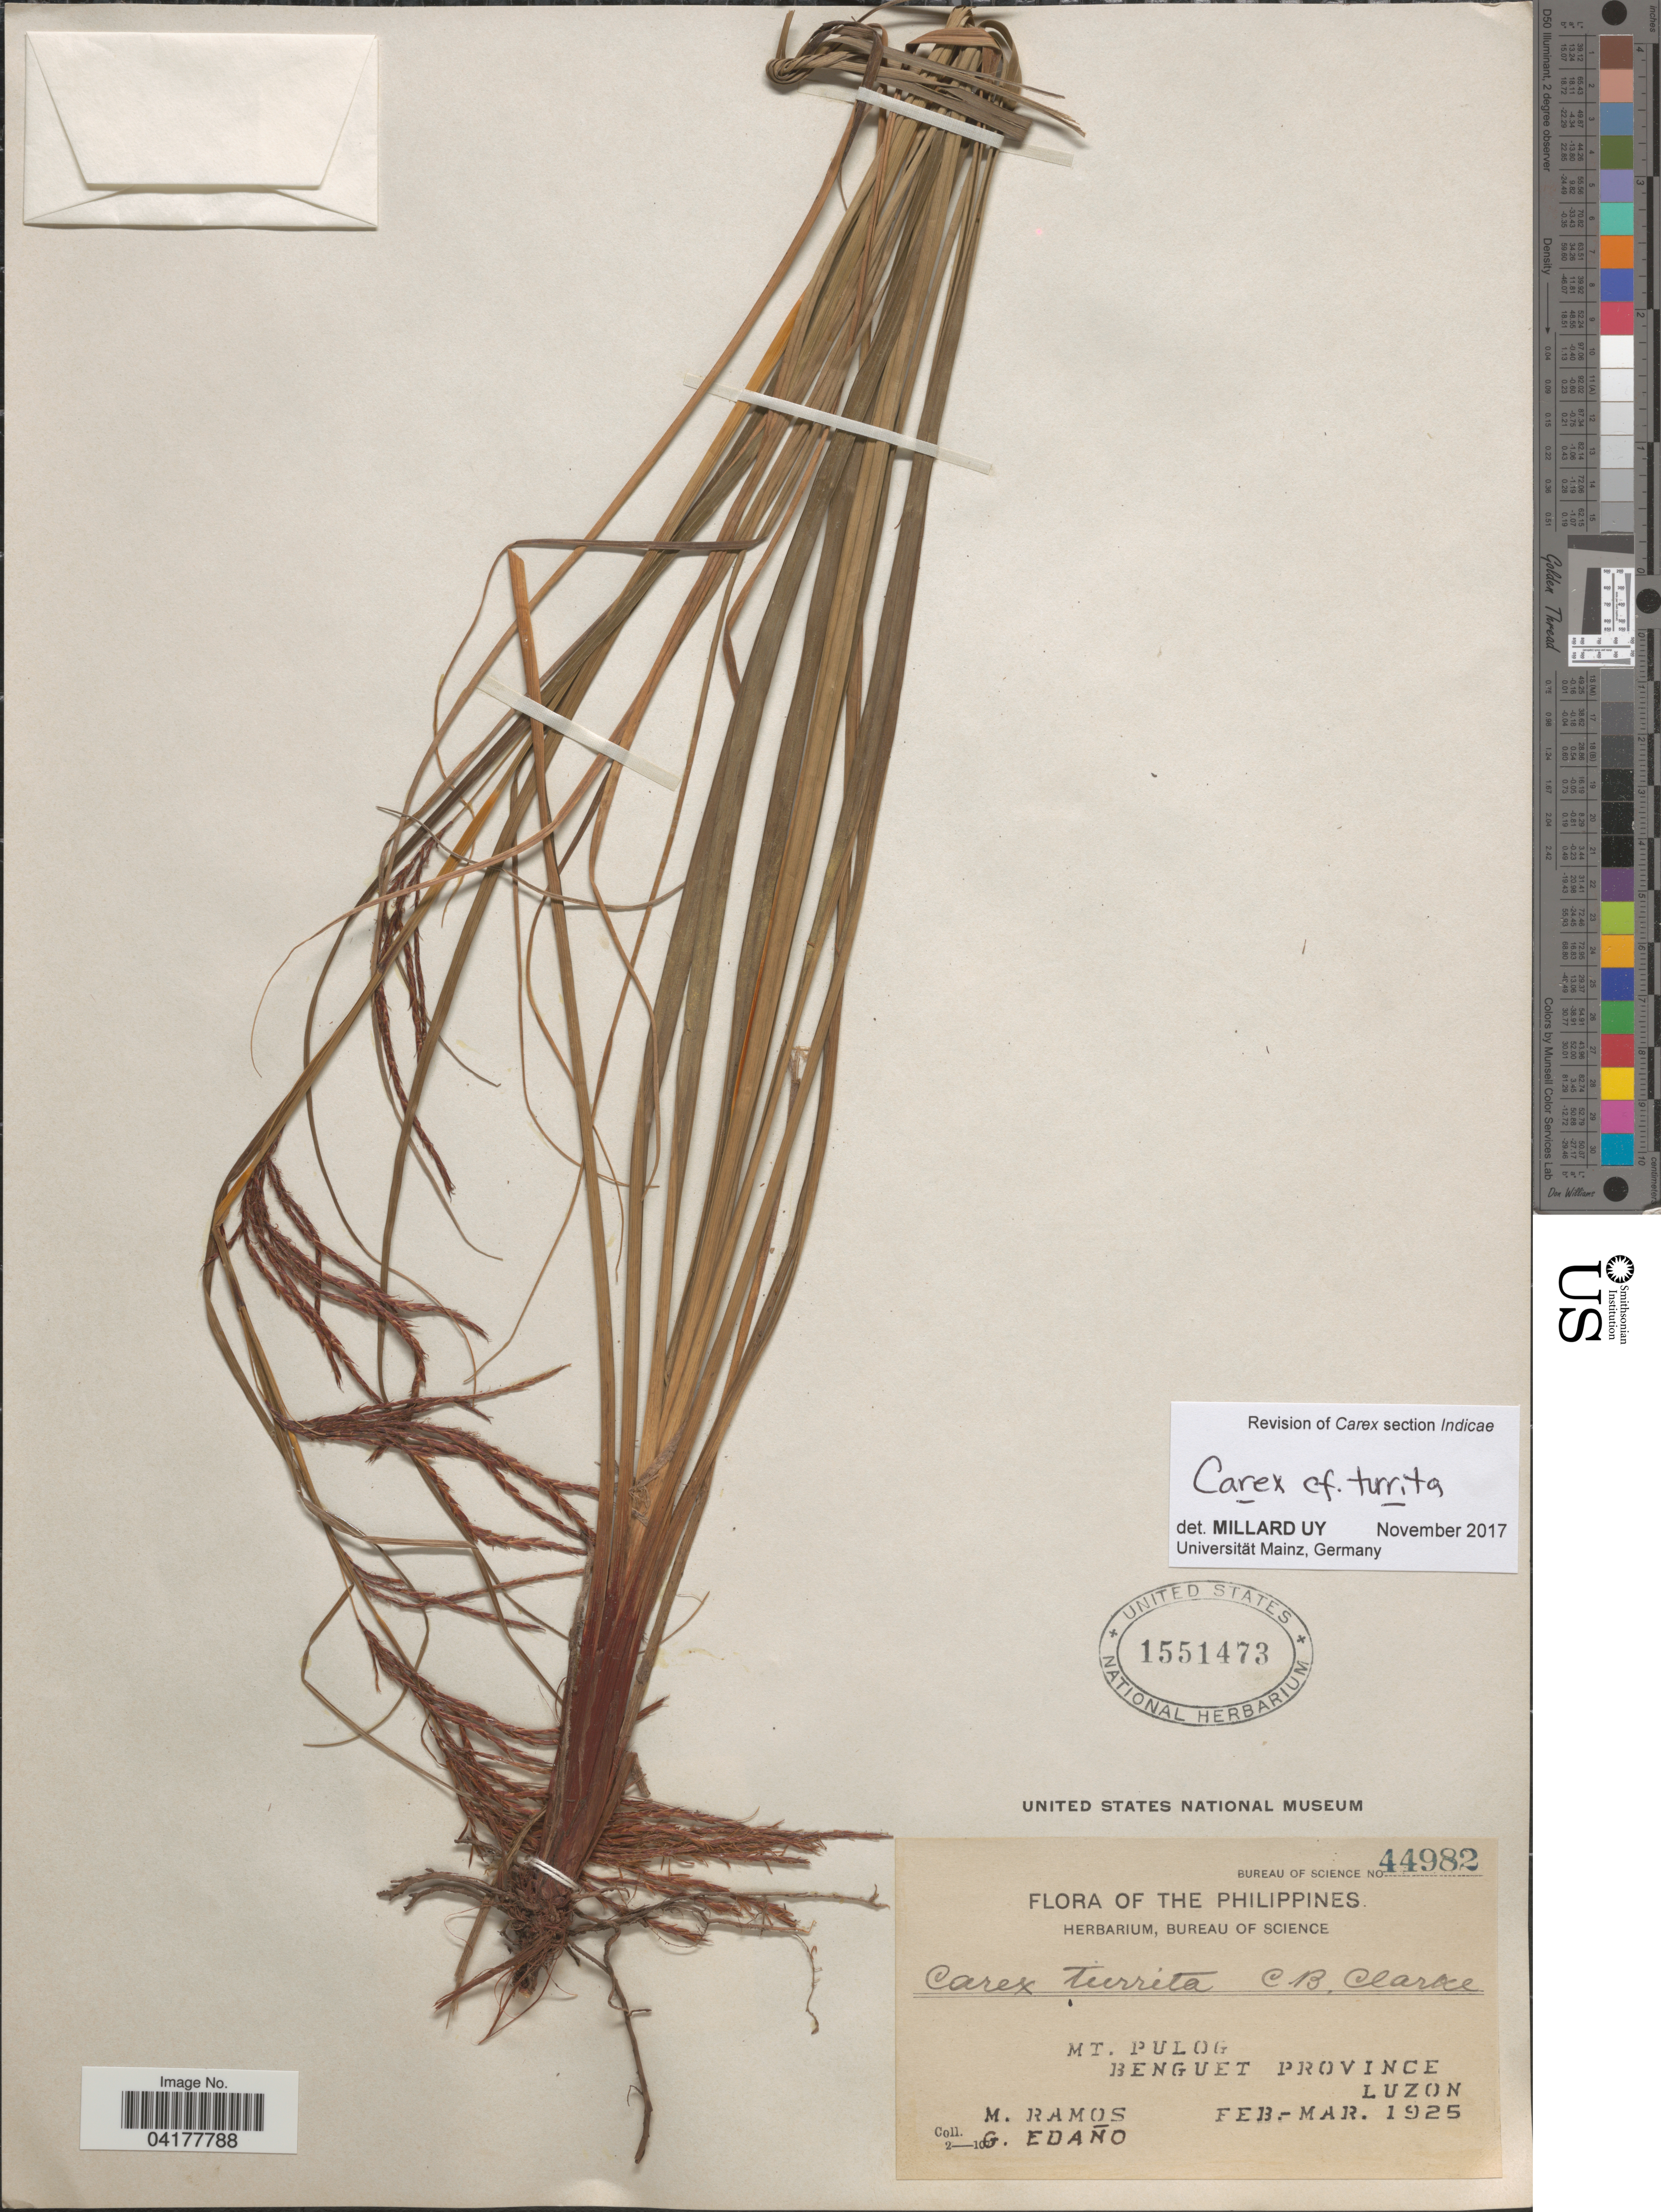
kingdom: Plantae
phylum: Tracheophyta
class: Liliopsida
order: Poales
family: Cyperaceae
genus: Carex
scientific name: Carex turrita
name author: C.B. Clarke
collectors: M. Ramos & G. Edaño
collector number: Bureau of Science 44982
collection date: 1925-02/1925-03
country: Philippines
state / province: Cordillera (Administrative Region)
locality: Mt. Pulog. Benguet Province. Luzon.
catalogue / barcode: US 1551473